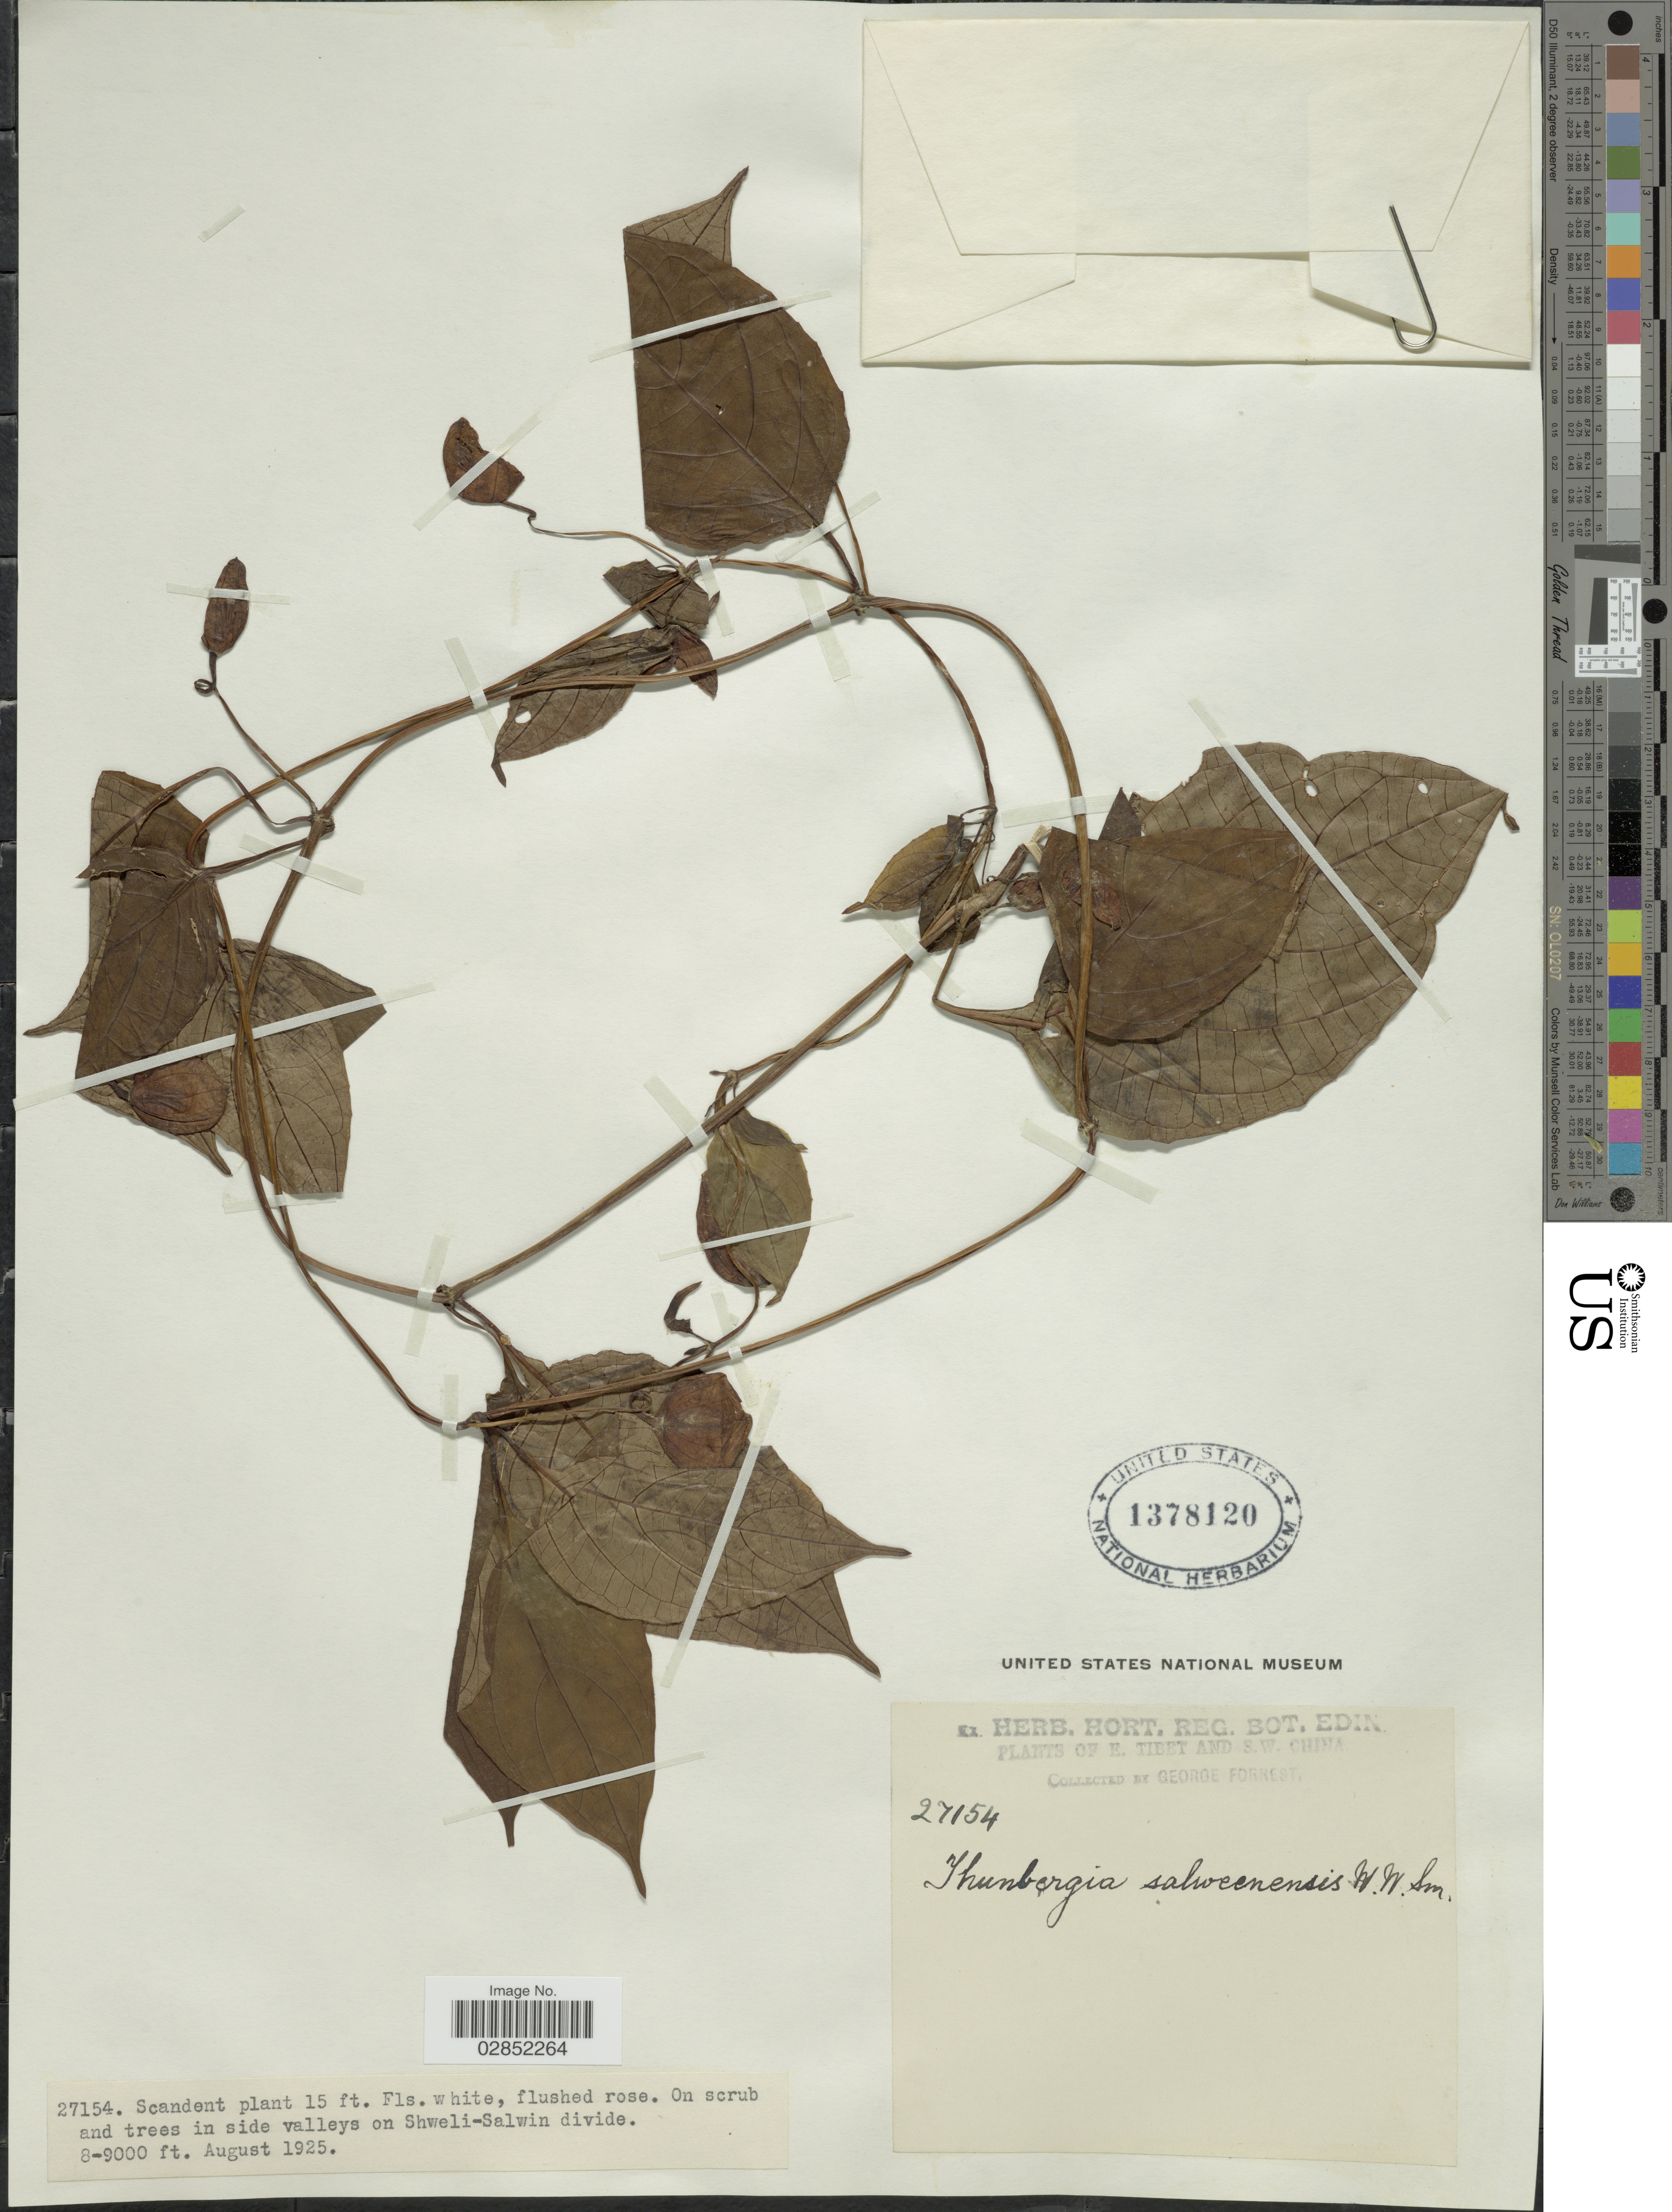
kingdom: Plantae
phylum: Tracheophyta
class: Magnoliopsida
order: Lamiales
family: Acanthaceae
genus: Thunbergia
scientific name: Thunbergia salweenensis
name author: W.W. Sm.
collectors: G. Forrest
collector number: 27154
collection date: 1925-08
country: China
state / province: Xizang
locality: E. Tibet and S.W. China. In side valleys on Shweli-Salwin divide.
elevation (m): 2438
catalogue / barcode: US 1378120